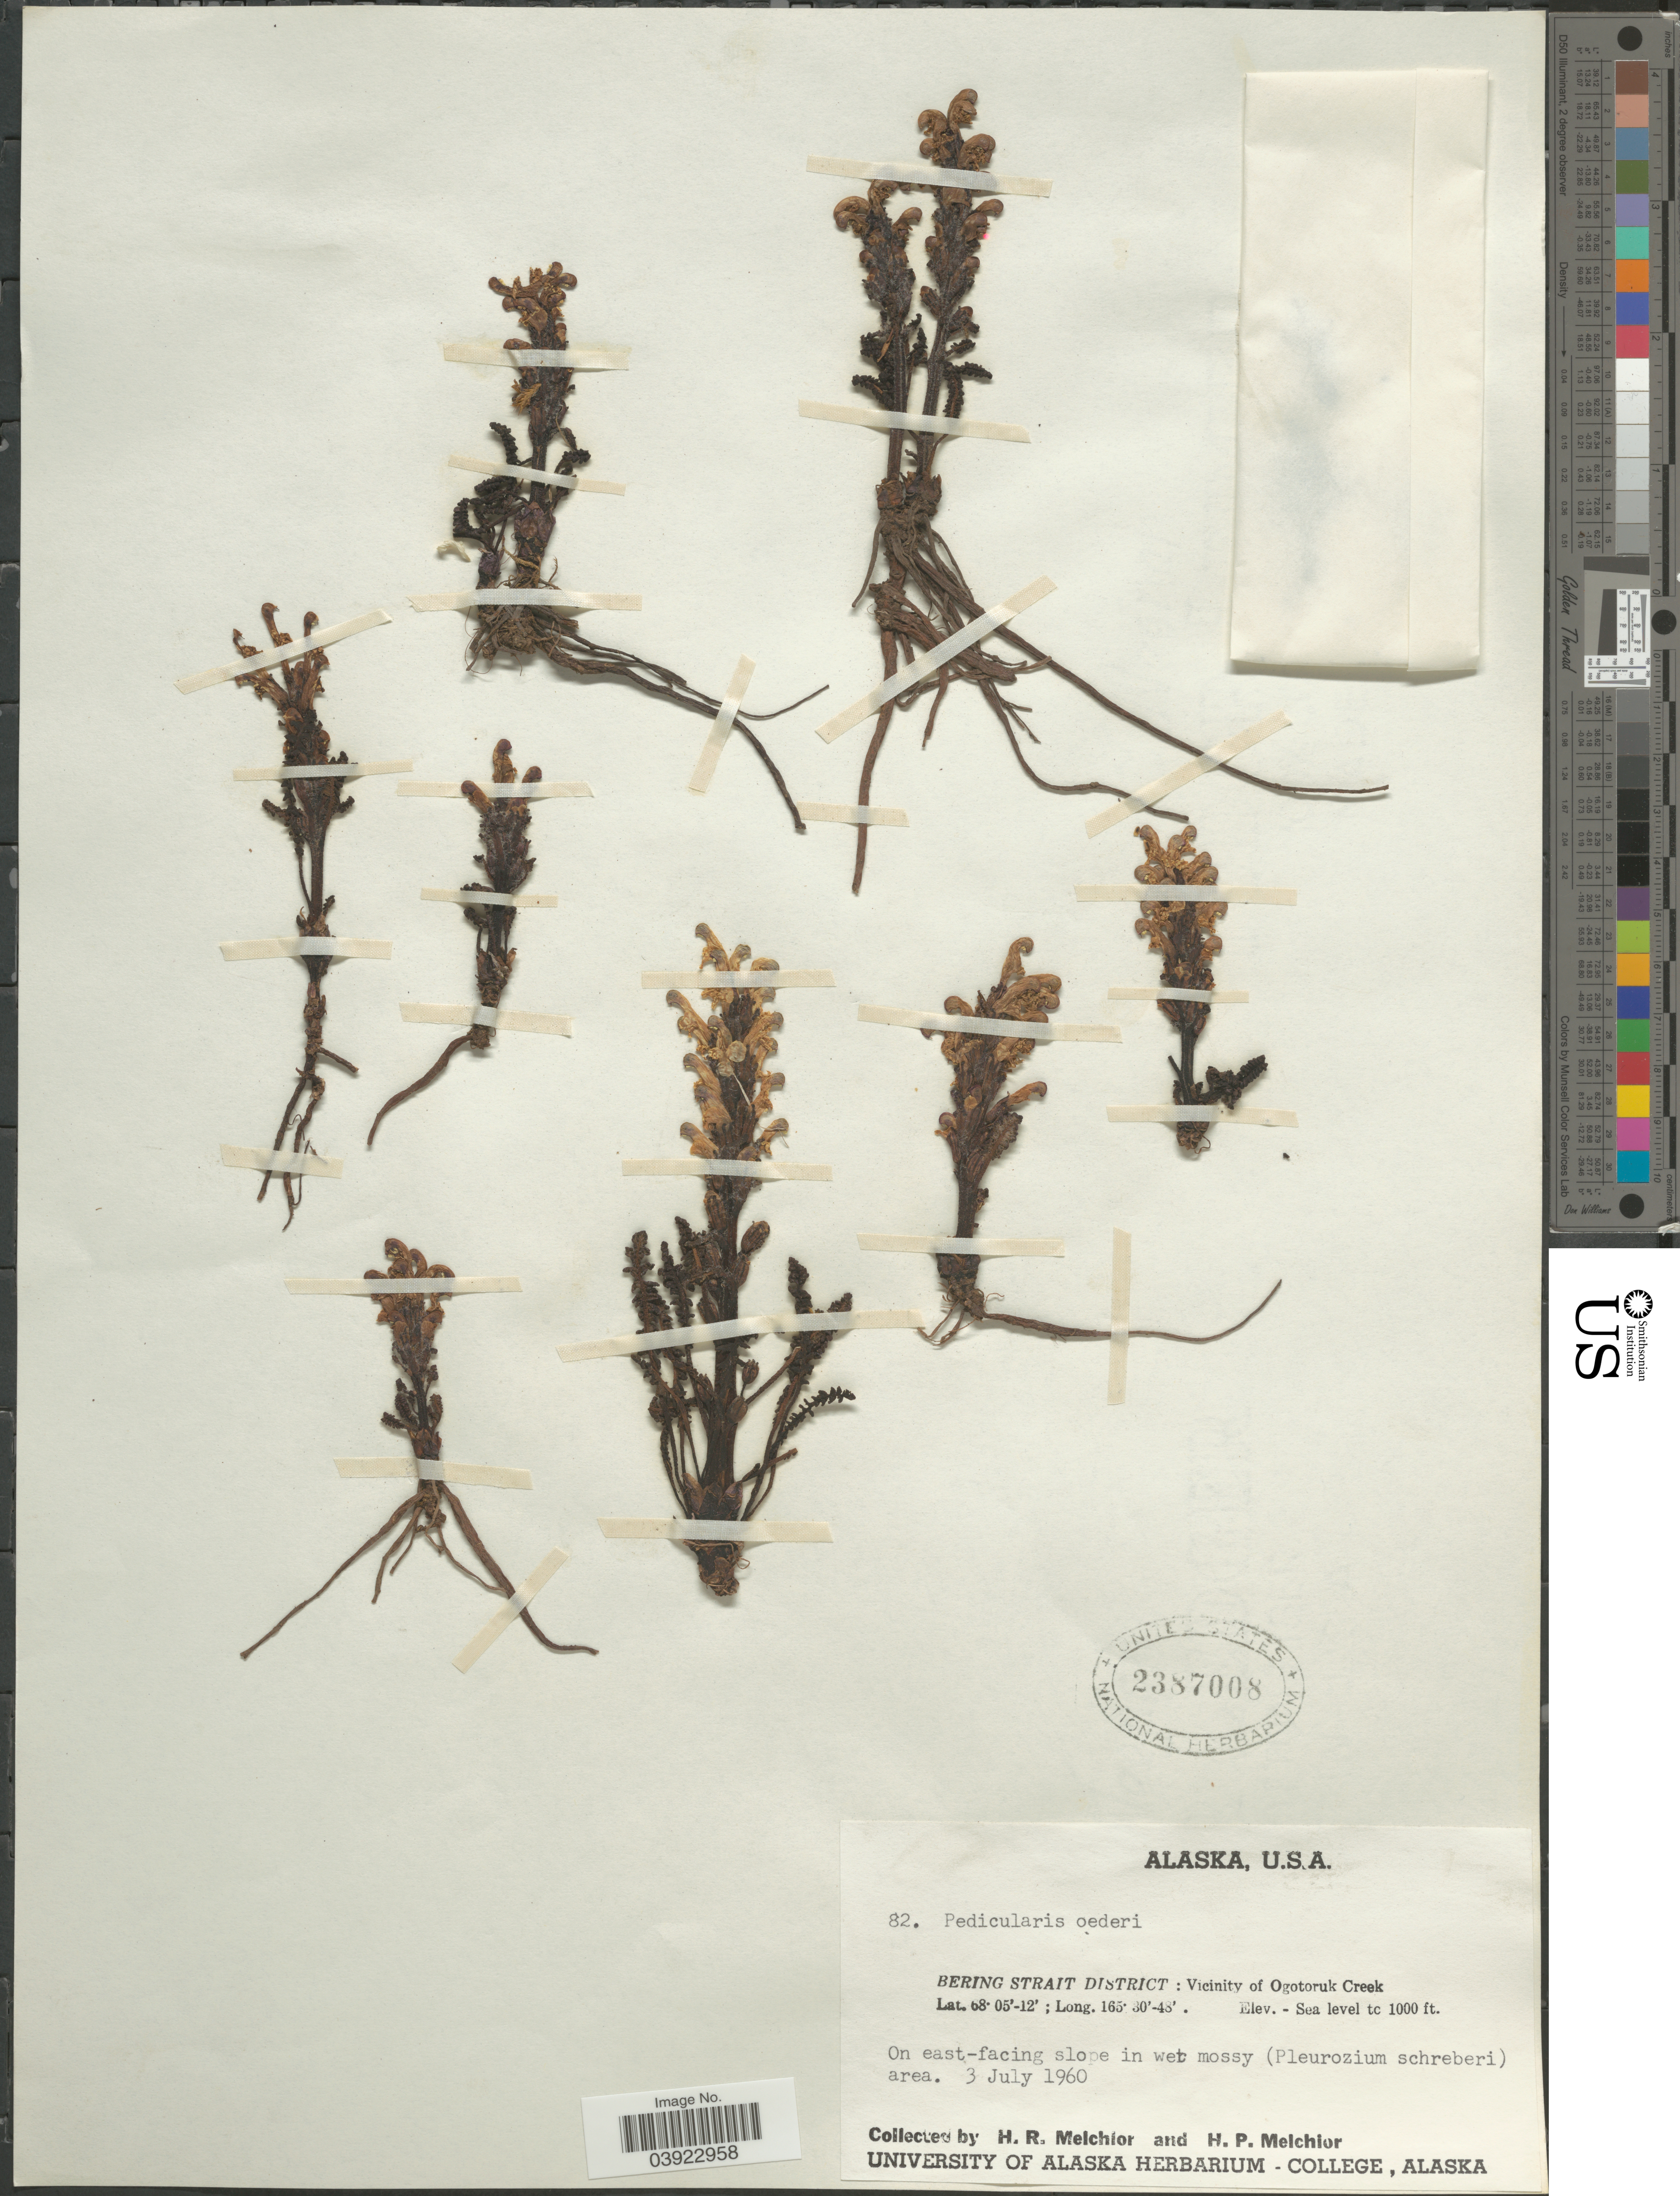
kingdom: Plantae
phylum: Tracheophyta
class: Magnoliopsida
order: Lamiales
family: Orobanchaceae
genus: Pedicularis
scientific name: Pedicularis oederi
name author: Vahl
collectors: H. R. Melchior & H. P. Melchior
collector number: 82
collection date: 1960-07-03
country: United States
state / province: Alaska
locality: Bering Strait District: Vicinity of Ogotoruk Creek. On east-facing slope in wet mossy.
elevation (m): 0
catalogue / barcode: US 2387008